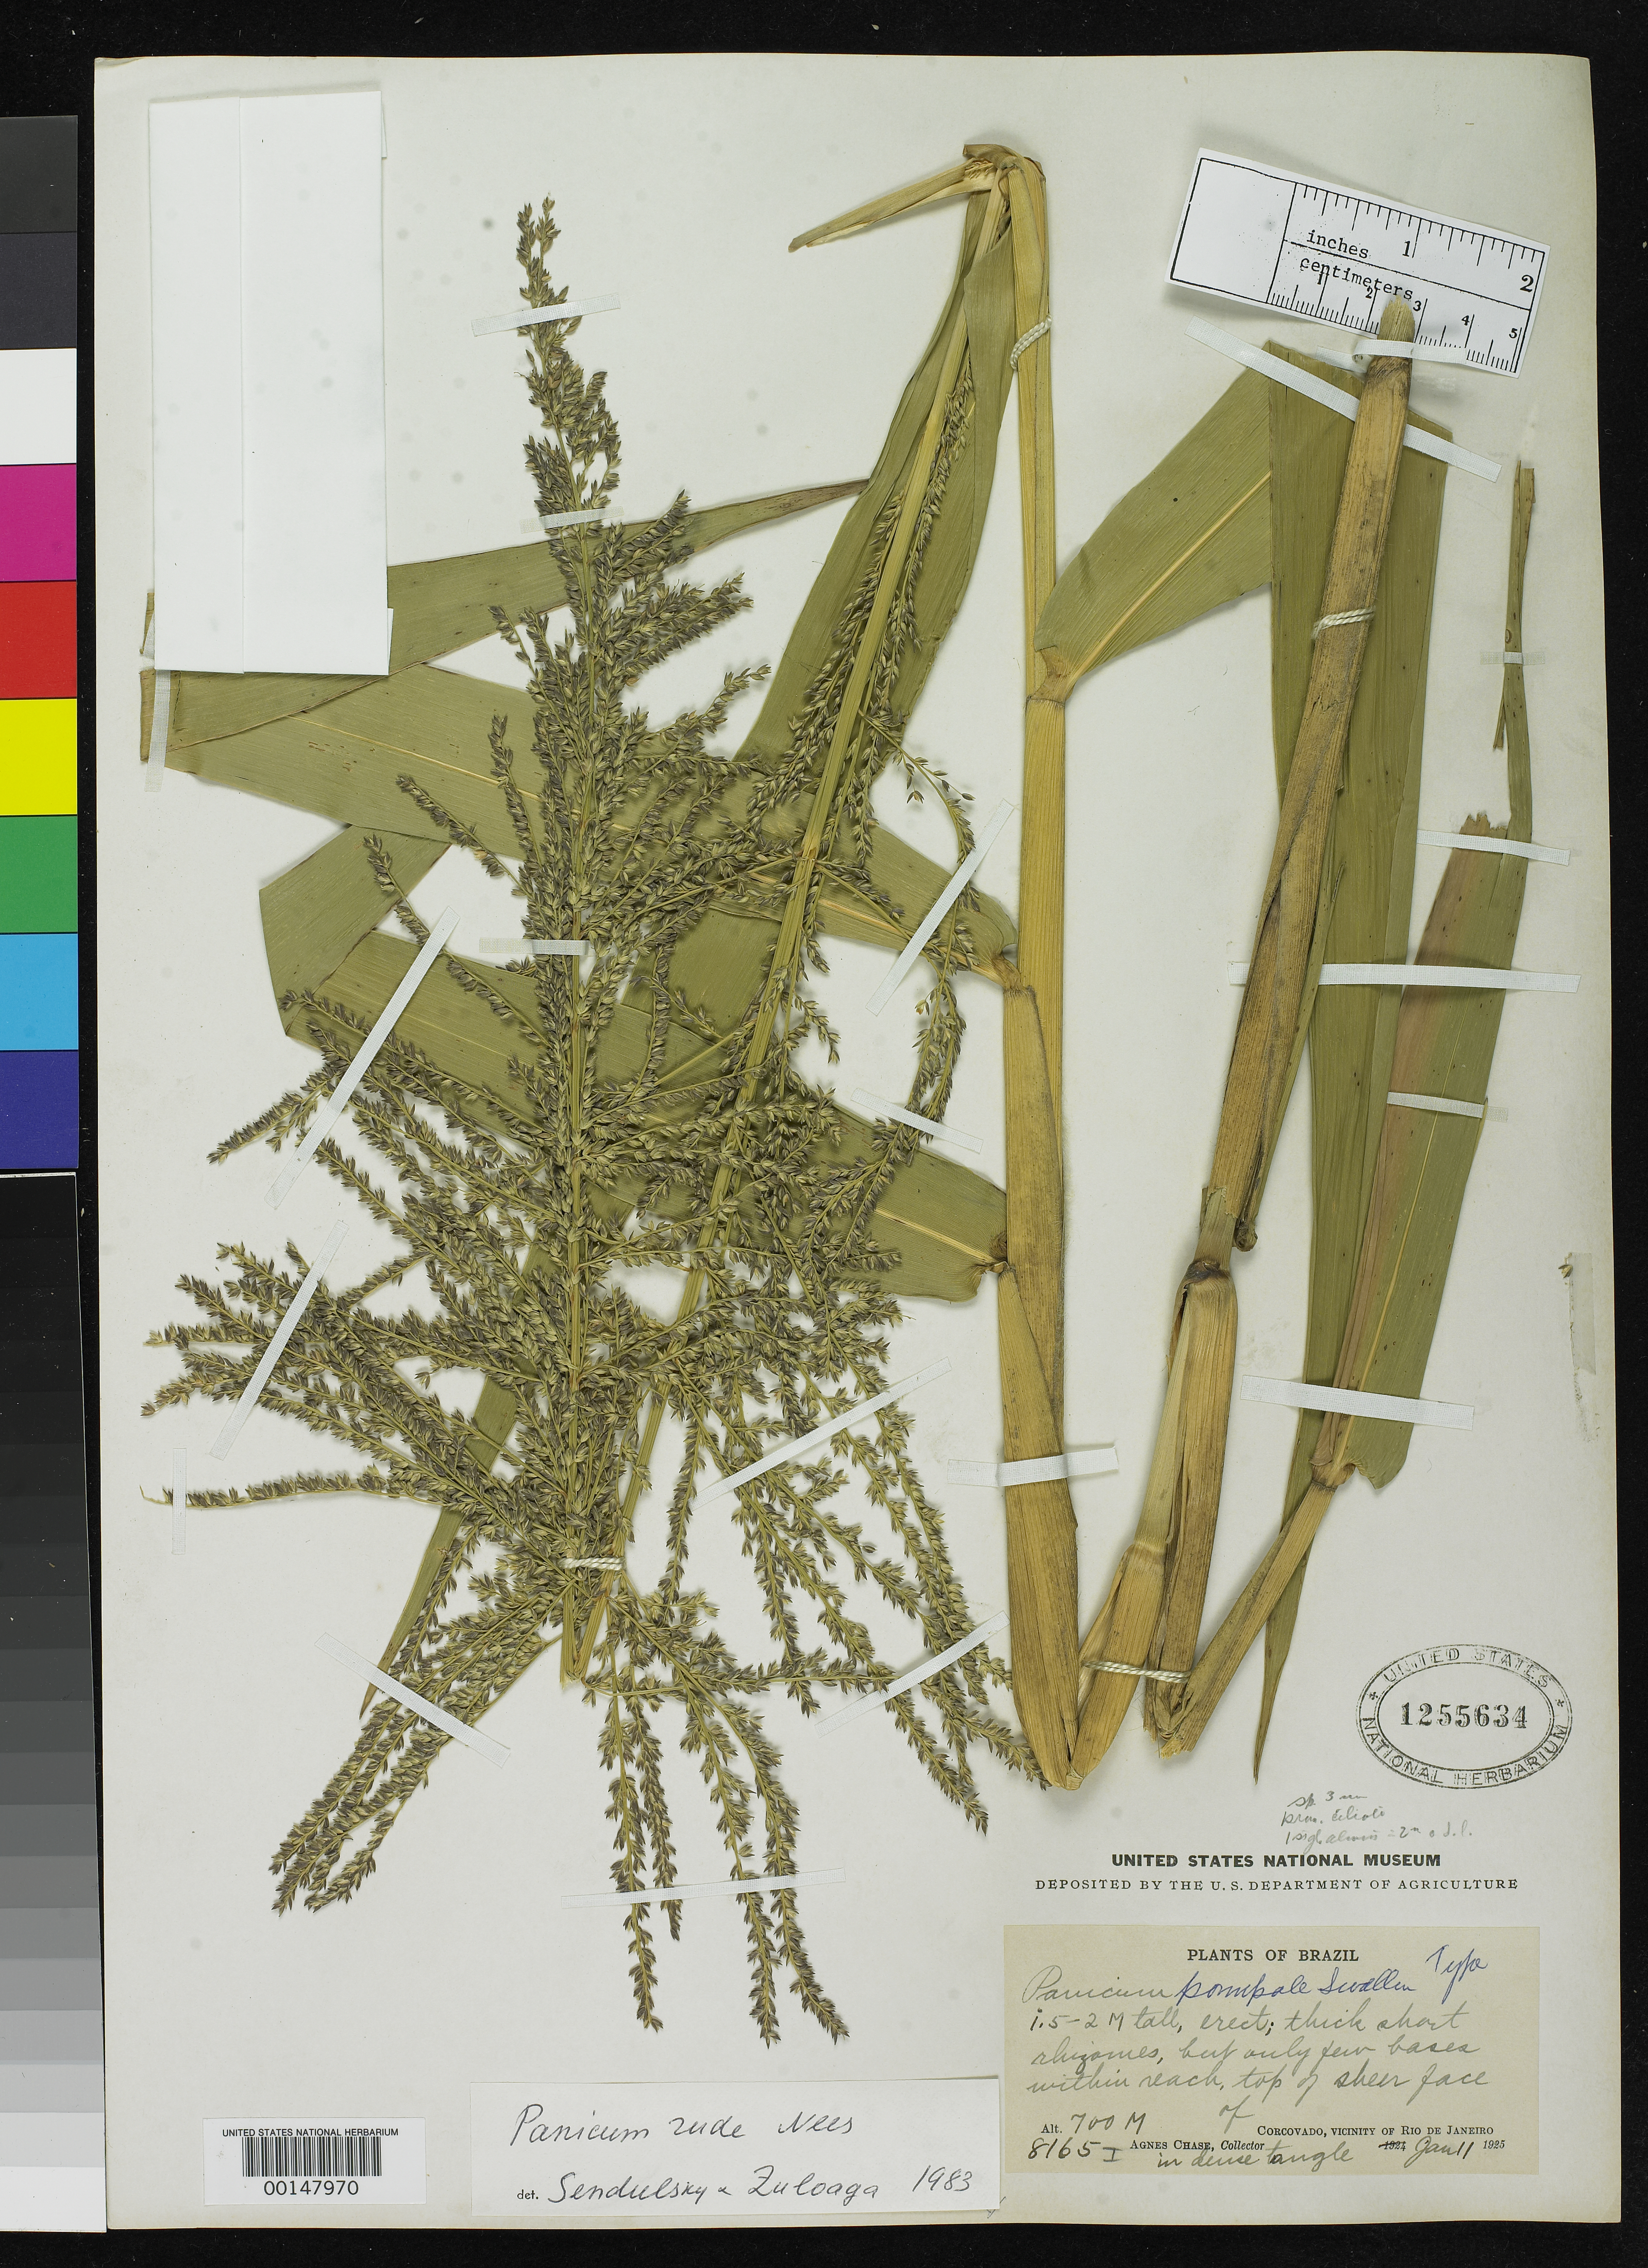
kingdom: Plantae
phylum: Tracheophyta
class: Liliopsida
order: Poales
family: Poaceae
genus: Panicum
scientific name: Panicum pompale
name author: Swallen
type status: Holotype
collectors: A. Chase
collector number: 8165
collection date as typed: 11 Jan 1925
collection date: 1925-01-11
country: Brazil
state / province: Rio de Janeiro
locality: Corcovado, near Rio de Janeiro; alt. 700m.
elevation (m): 700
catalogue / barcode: US 1255634